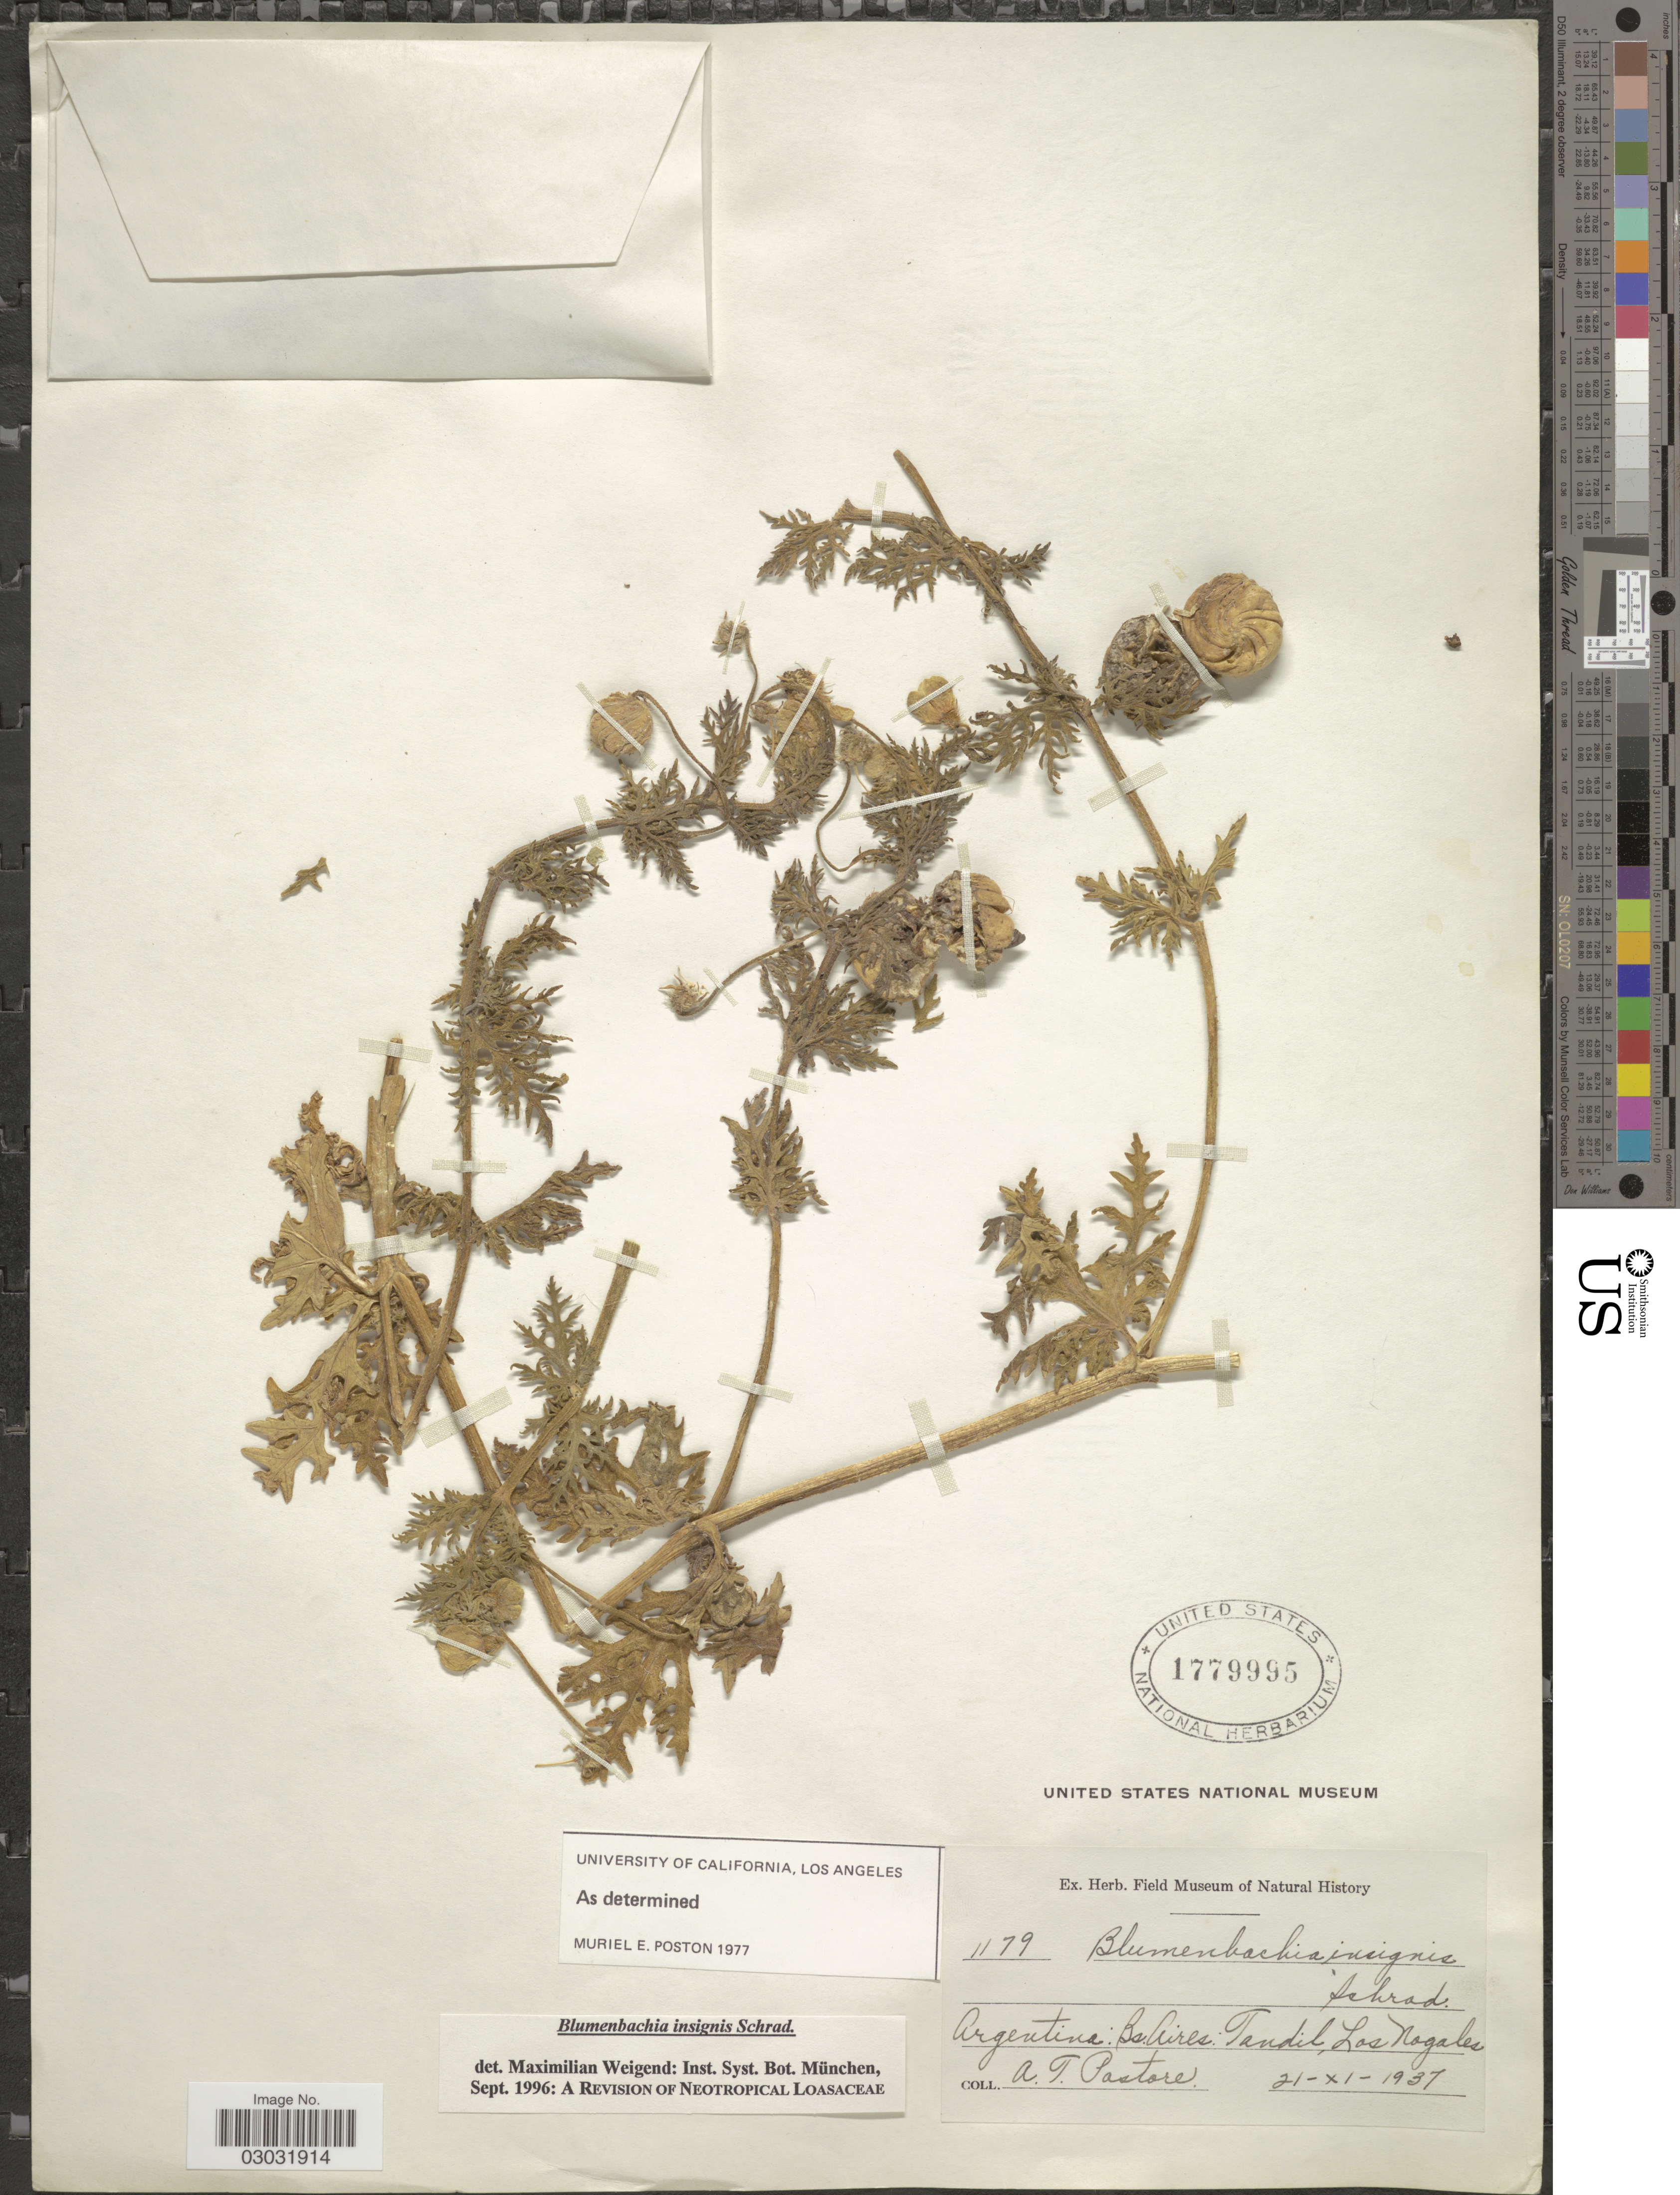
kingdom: Plantae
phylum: Tracheophyta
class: Magnoliopsida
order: Cornales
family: Loasaceae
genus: Blumenbachia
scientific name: Blumenbachia insignis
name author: Schrad.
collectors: A. Pastore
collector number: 1179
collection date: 1937-11-21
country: Argentina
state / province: Buenos Aires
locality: Bs. Aires: Tandil, Las Nogales.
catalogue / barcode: US 1779995